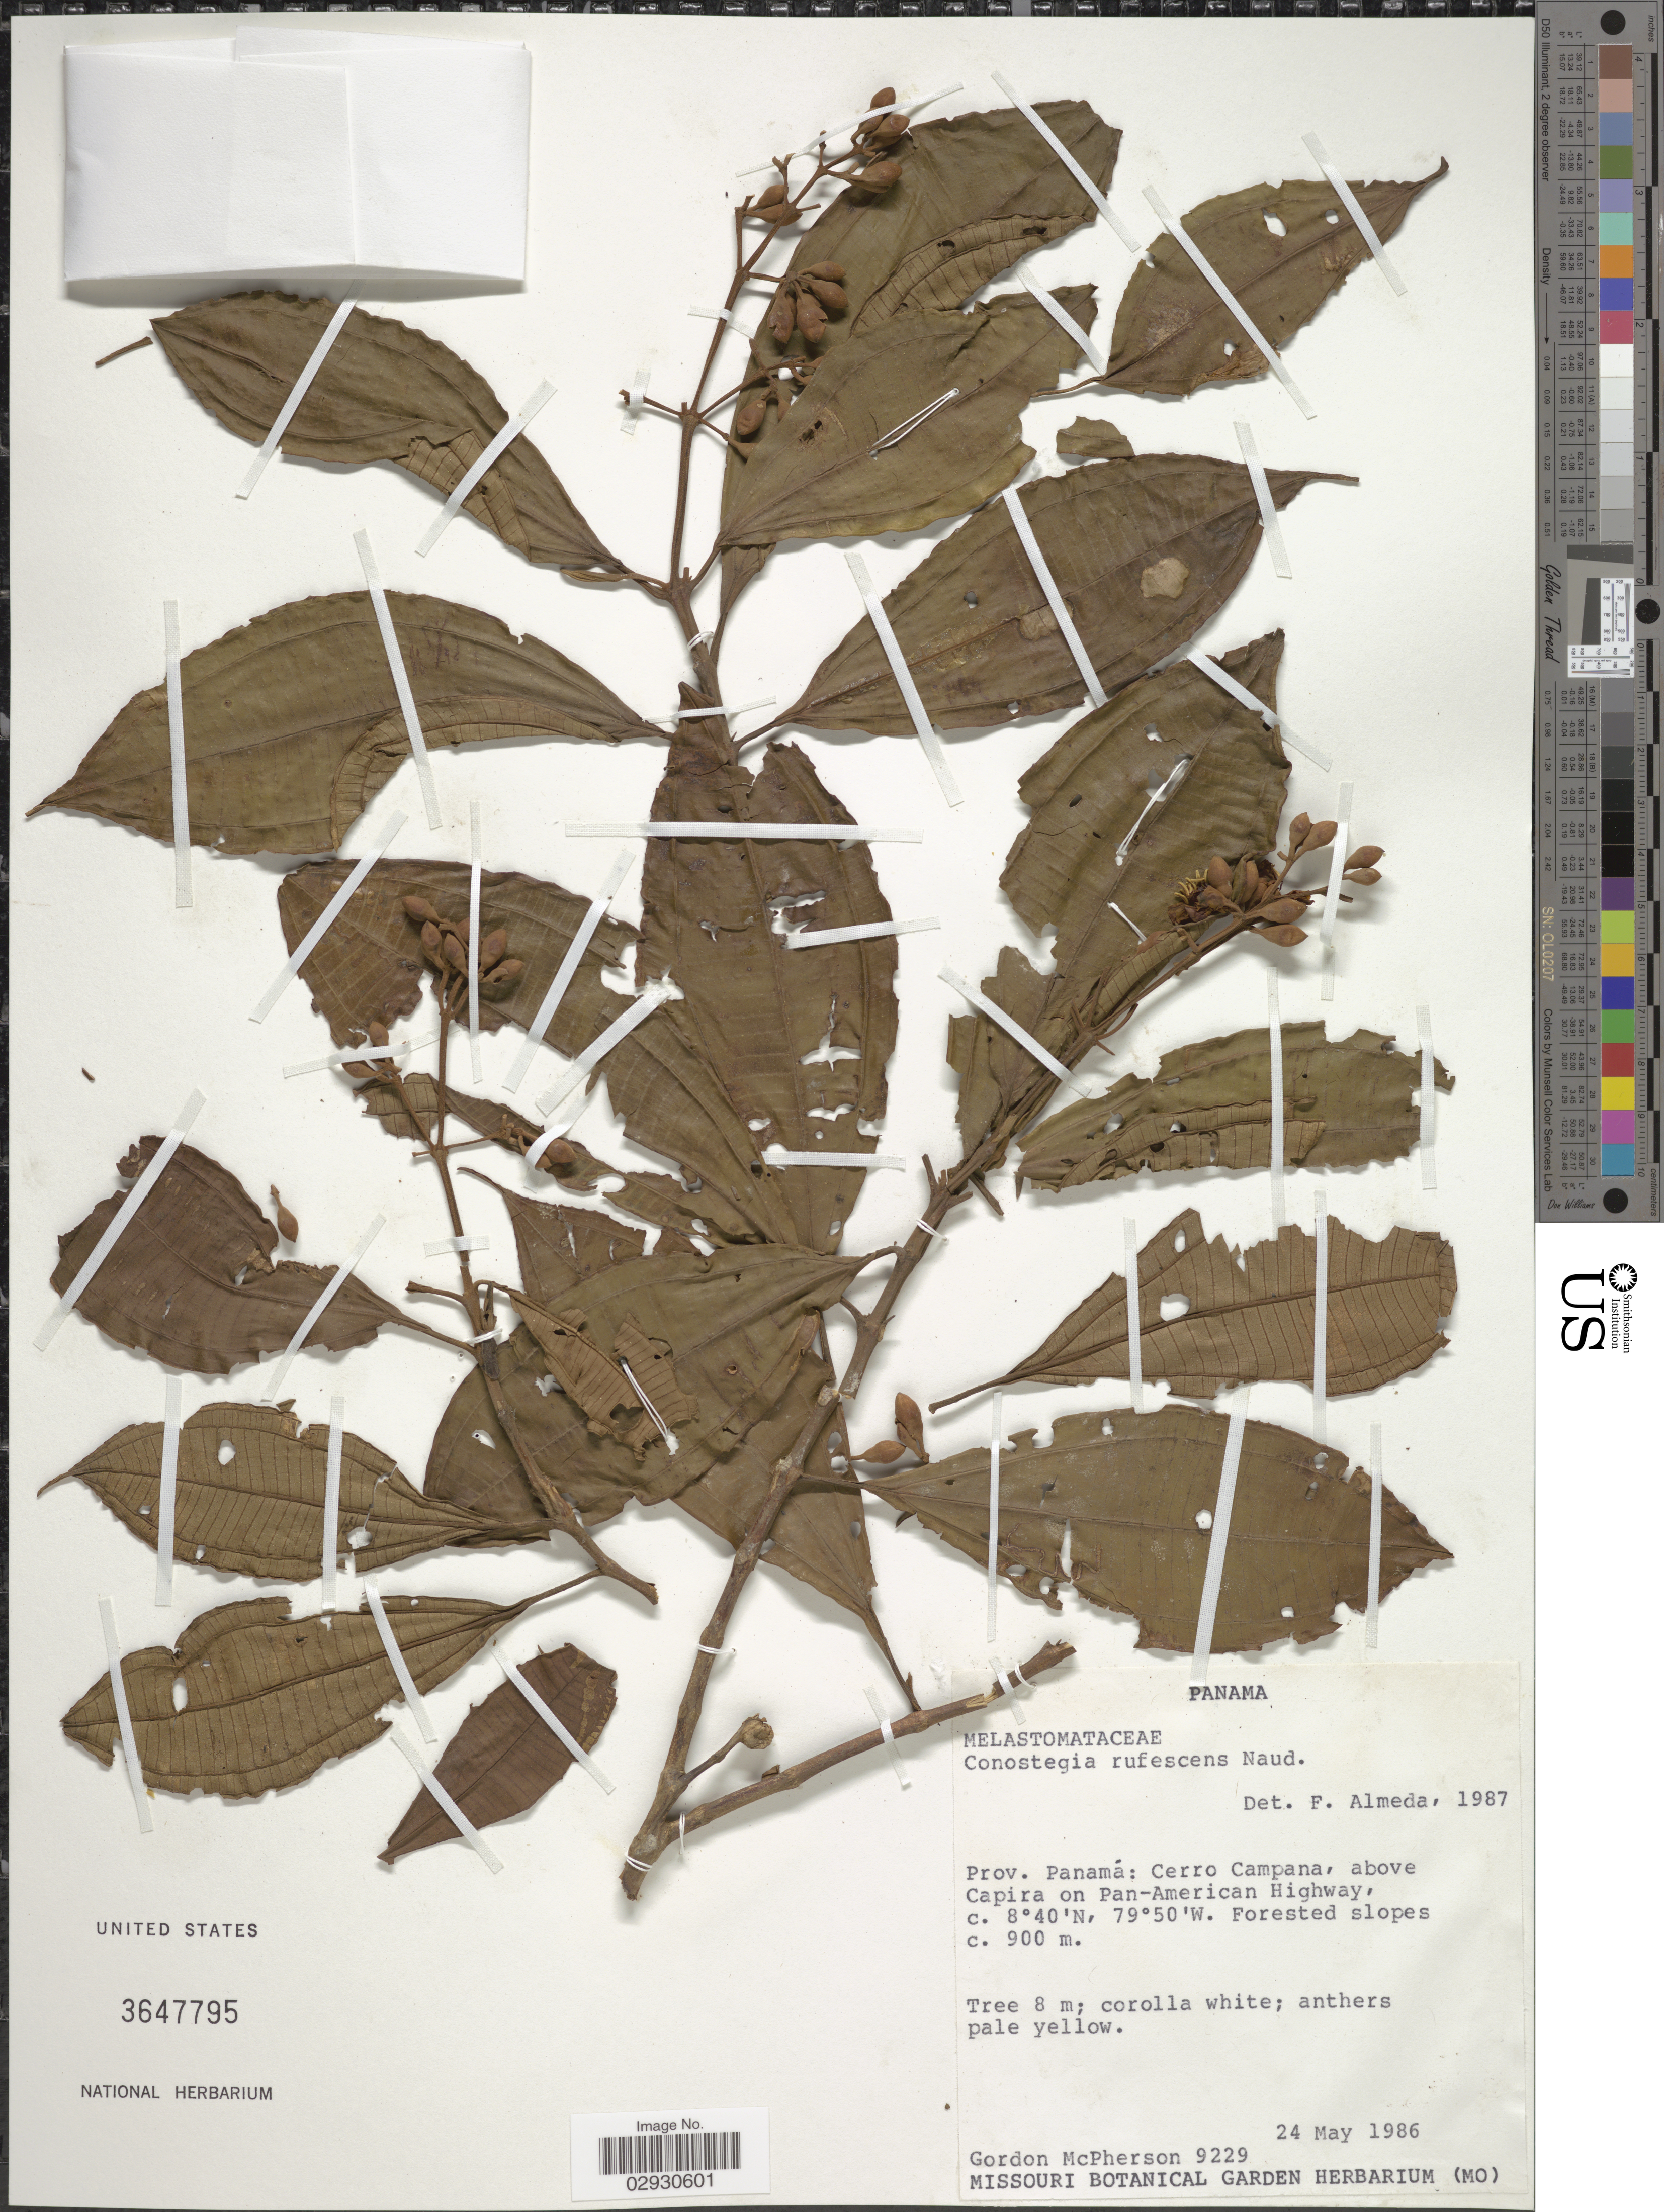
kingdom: Plantae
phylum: Tracheophyta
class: Magnoliopsida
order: Myrtales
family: Melastomataceae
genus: Conostegia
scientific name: Conostegia rufescens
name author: Naudin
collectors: G. D. McPherson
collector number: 9229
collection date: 1986-05-24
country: Panama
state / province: Panamá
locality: Cerro Campana, above Capira on Pan-American Highway.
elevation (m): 900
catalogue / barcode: US 3647795